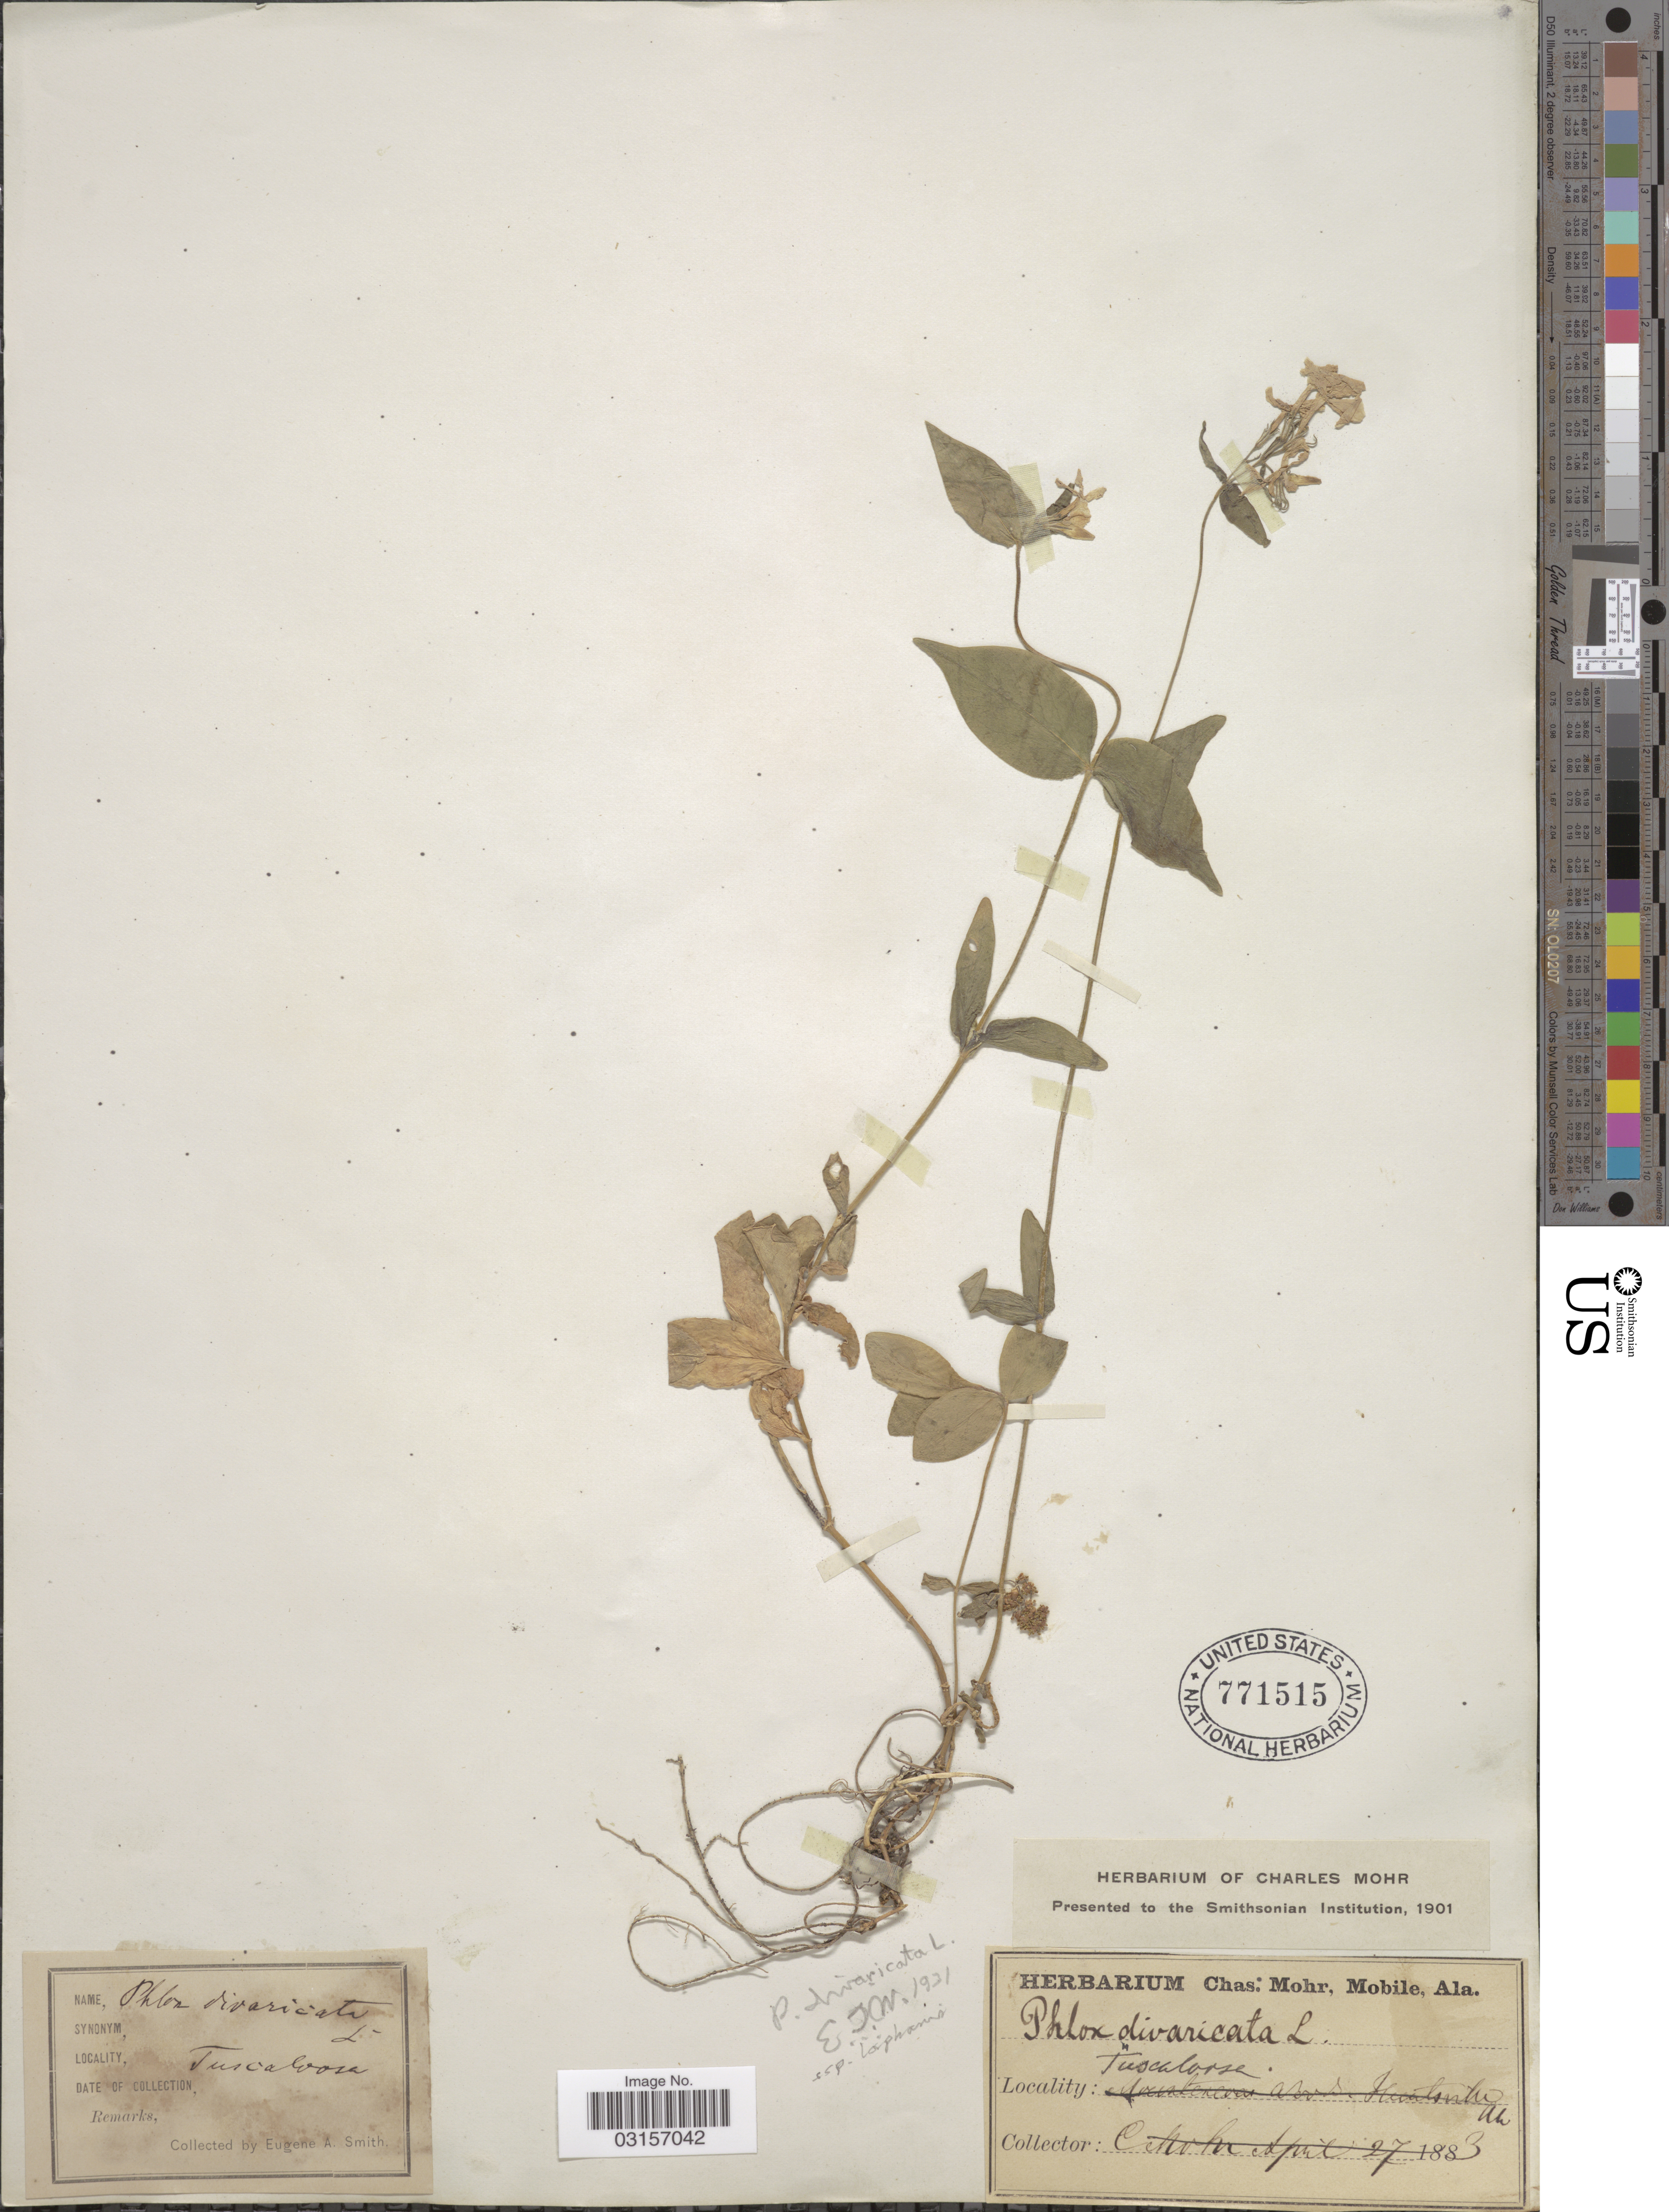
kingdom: Plantae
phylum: Tracheophyta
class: Magnoliopsida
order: Ericales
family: Polemoniaceae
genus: Phlox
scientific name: Phlox divaricata subsp. laphamii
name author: (Alph. Wood) Wherry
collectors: E. A. Smith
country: United States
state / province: Alabama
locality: Tuscaloosa.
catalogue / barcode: US 771515